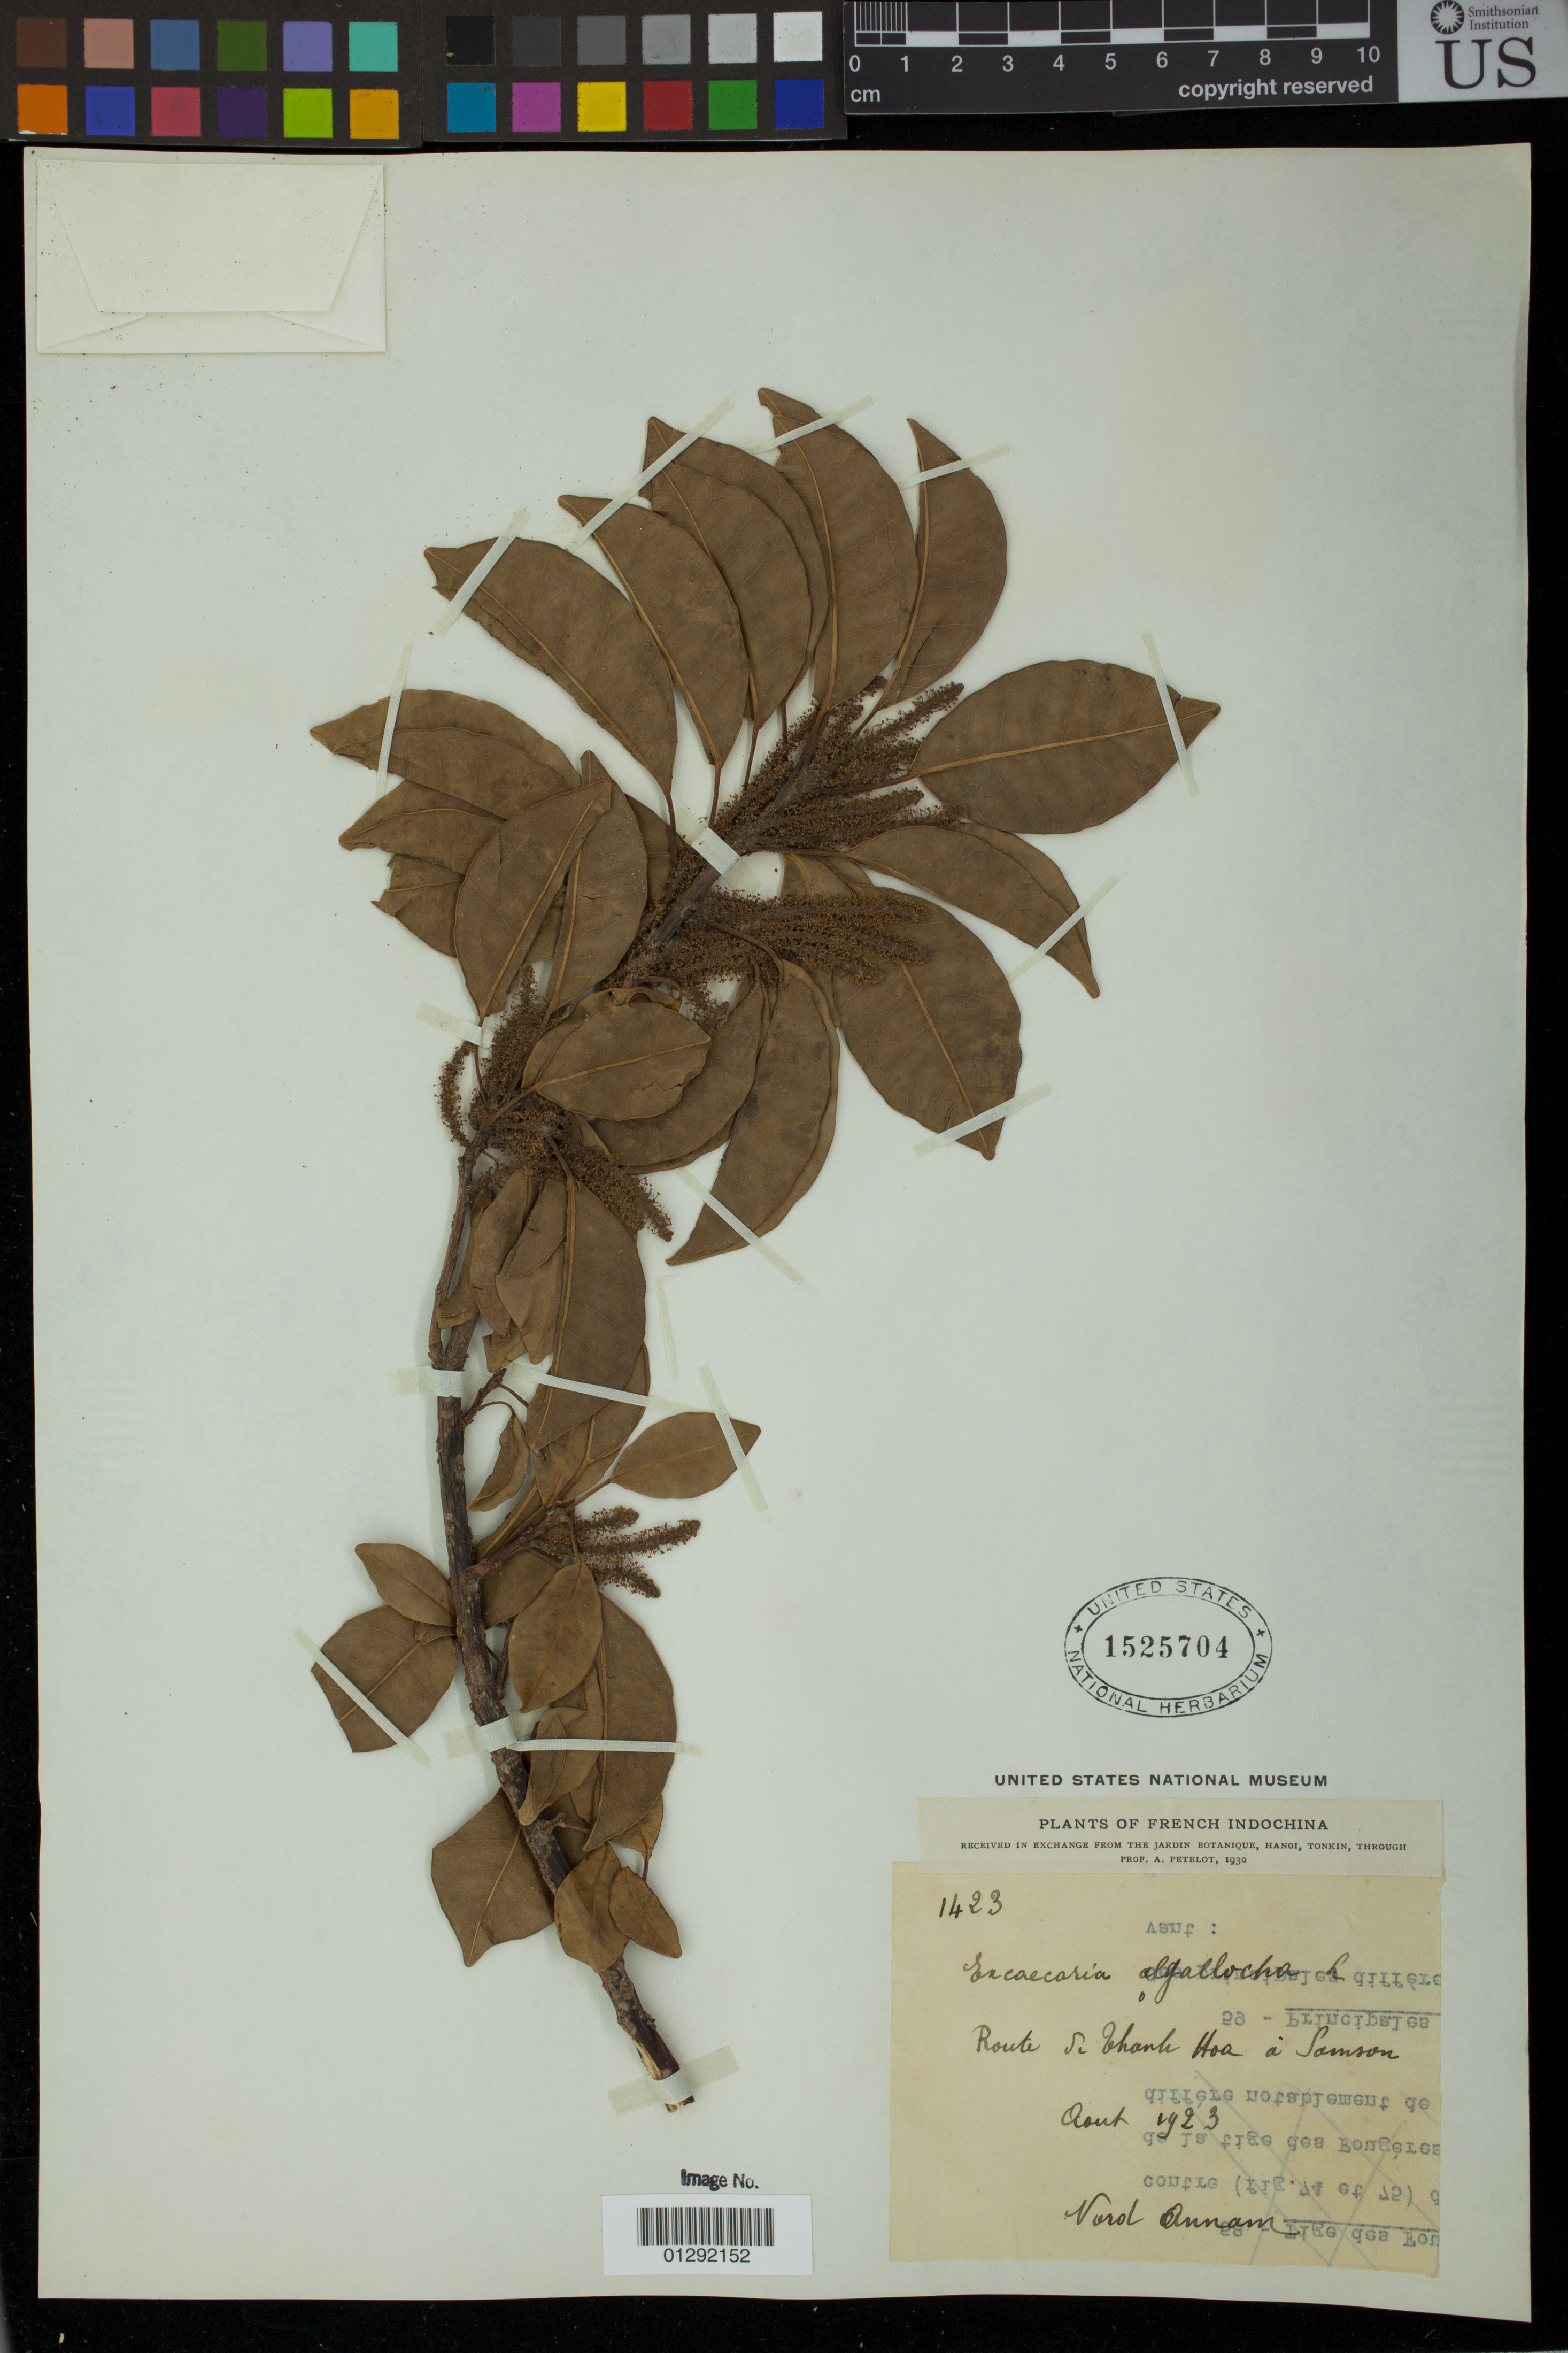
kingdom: Plantae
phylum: Tracheophyta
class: Magnoliopsida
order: Malpighiales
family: Euphorbiaceae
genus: Excoecaria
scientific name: Excoecaria agallocha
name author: L.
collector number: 1423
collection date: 1923-08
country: Vietnam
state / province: Thanh Hoa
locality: French Indochina. Route Si Thanh Hoa a Samson. Varol Annam.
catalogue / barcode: US 1525704